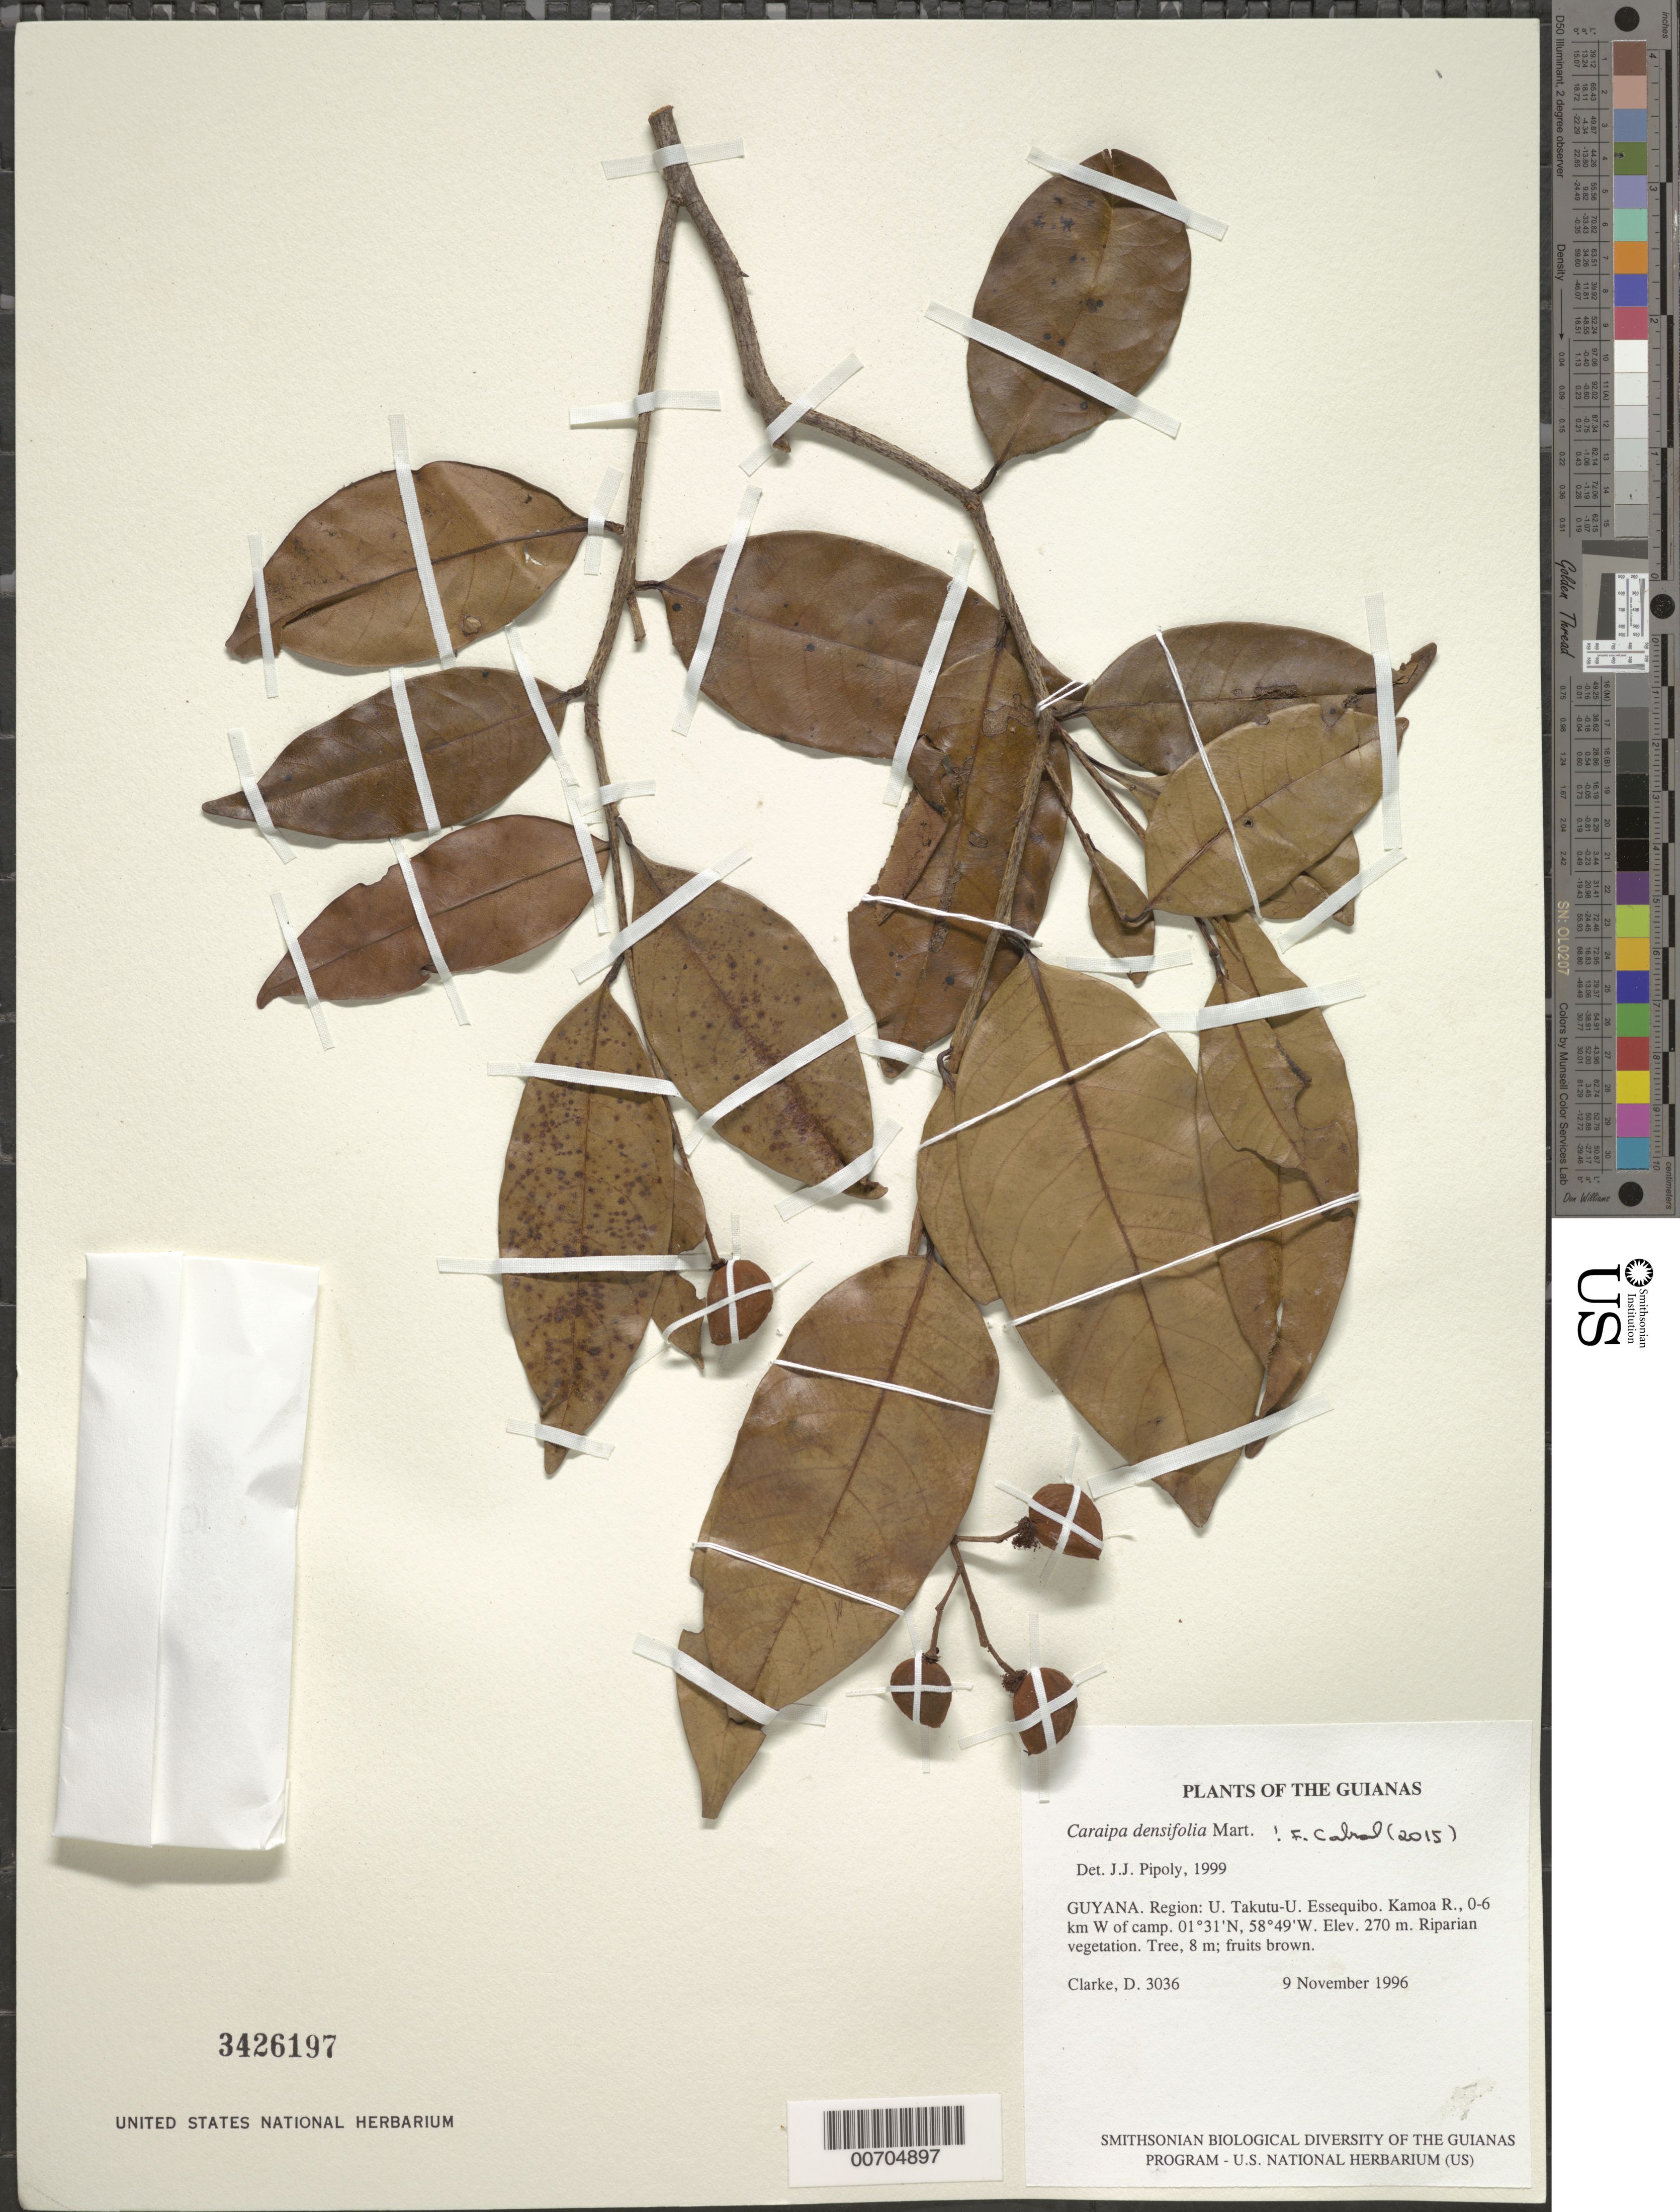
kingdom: Plantae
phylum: Tracheophyta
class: Magnoliopsida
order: Malpighiales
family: Calophyllaceae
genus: Caraipa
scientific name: Caraipa densifolia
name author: Mart.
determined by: Pipoly, J. J., III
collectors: H. D. Clarke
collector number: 3036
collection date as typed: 9 November 1996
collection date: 1996-11-09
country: Guyana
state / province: U. Takutu-U. Essequibo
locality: Kamoa R., 0-6 km W of camp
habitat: Riparian vegetation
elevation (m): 270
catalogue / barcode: US 3426197